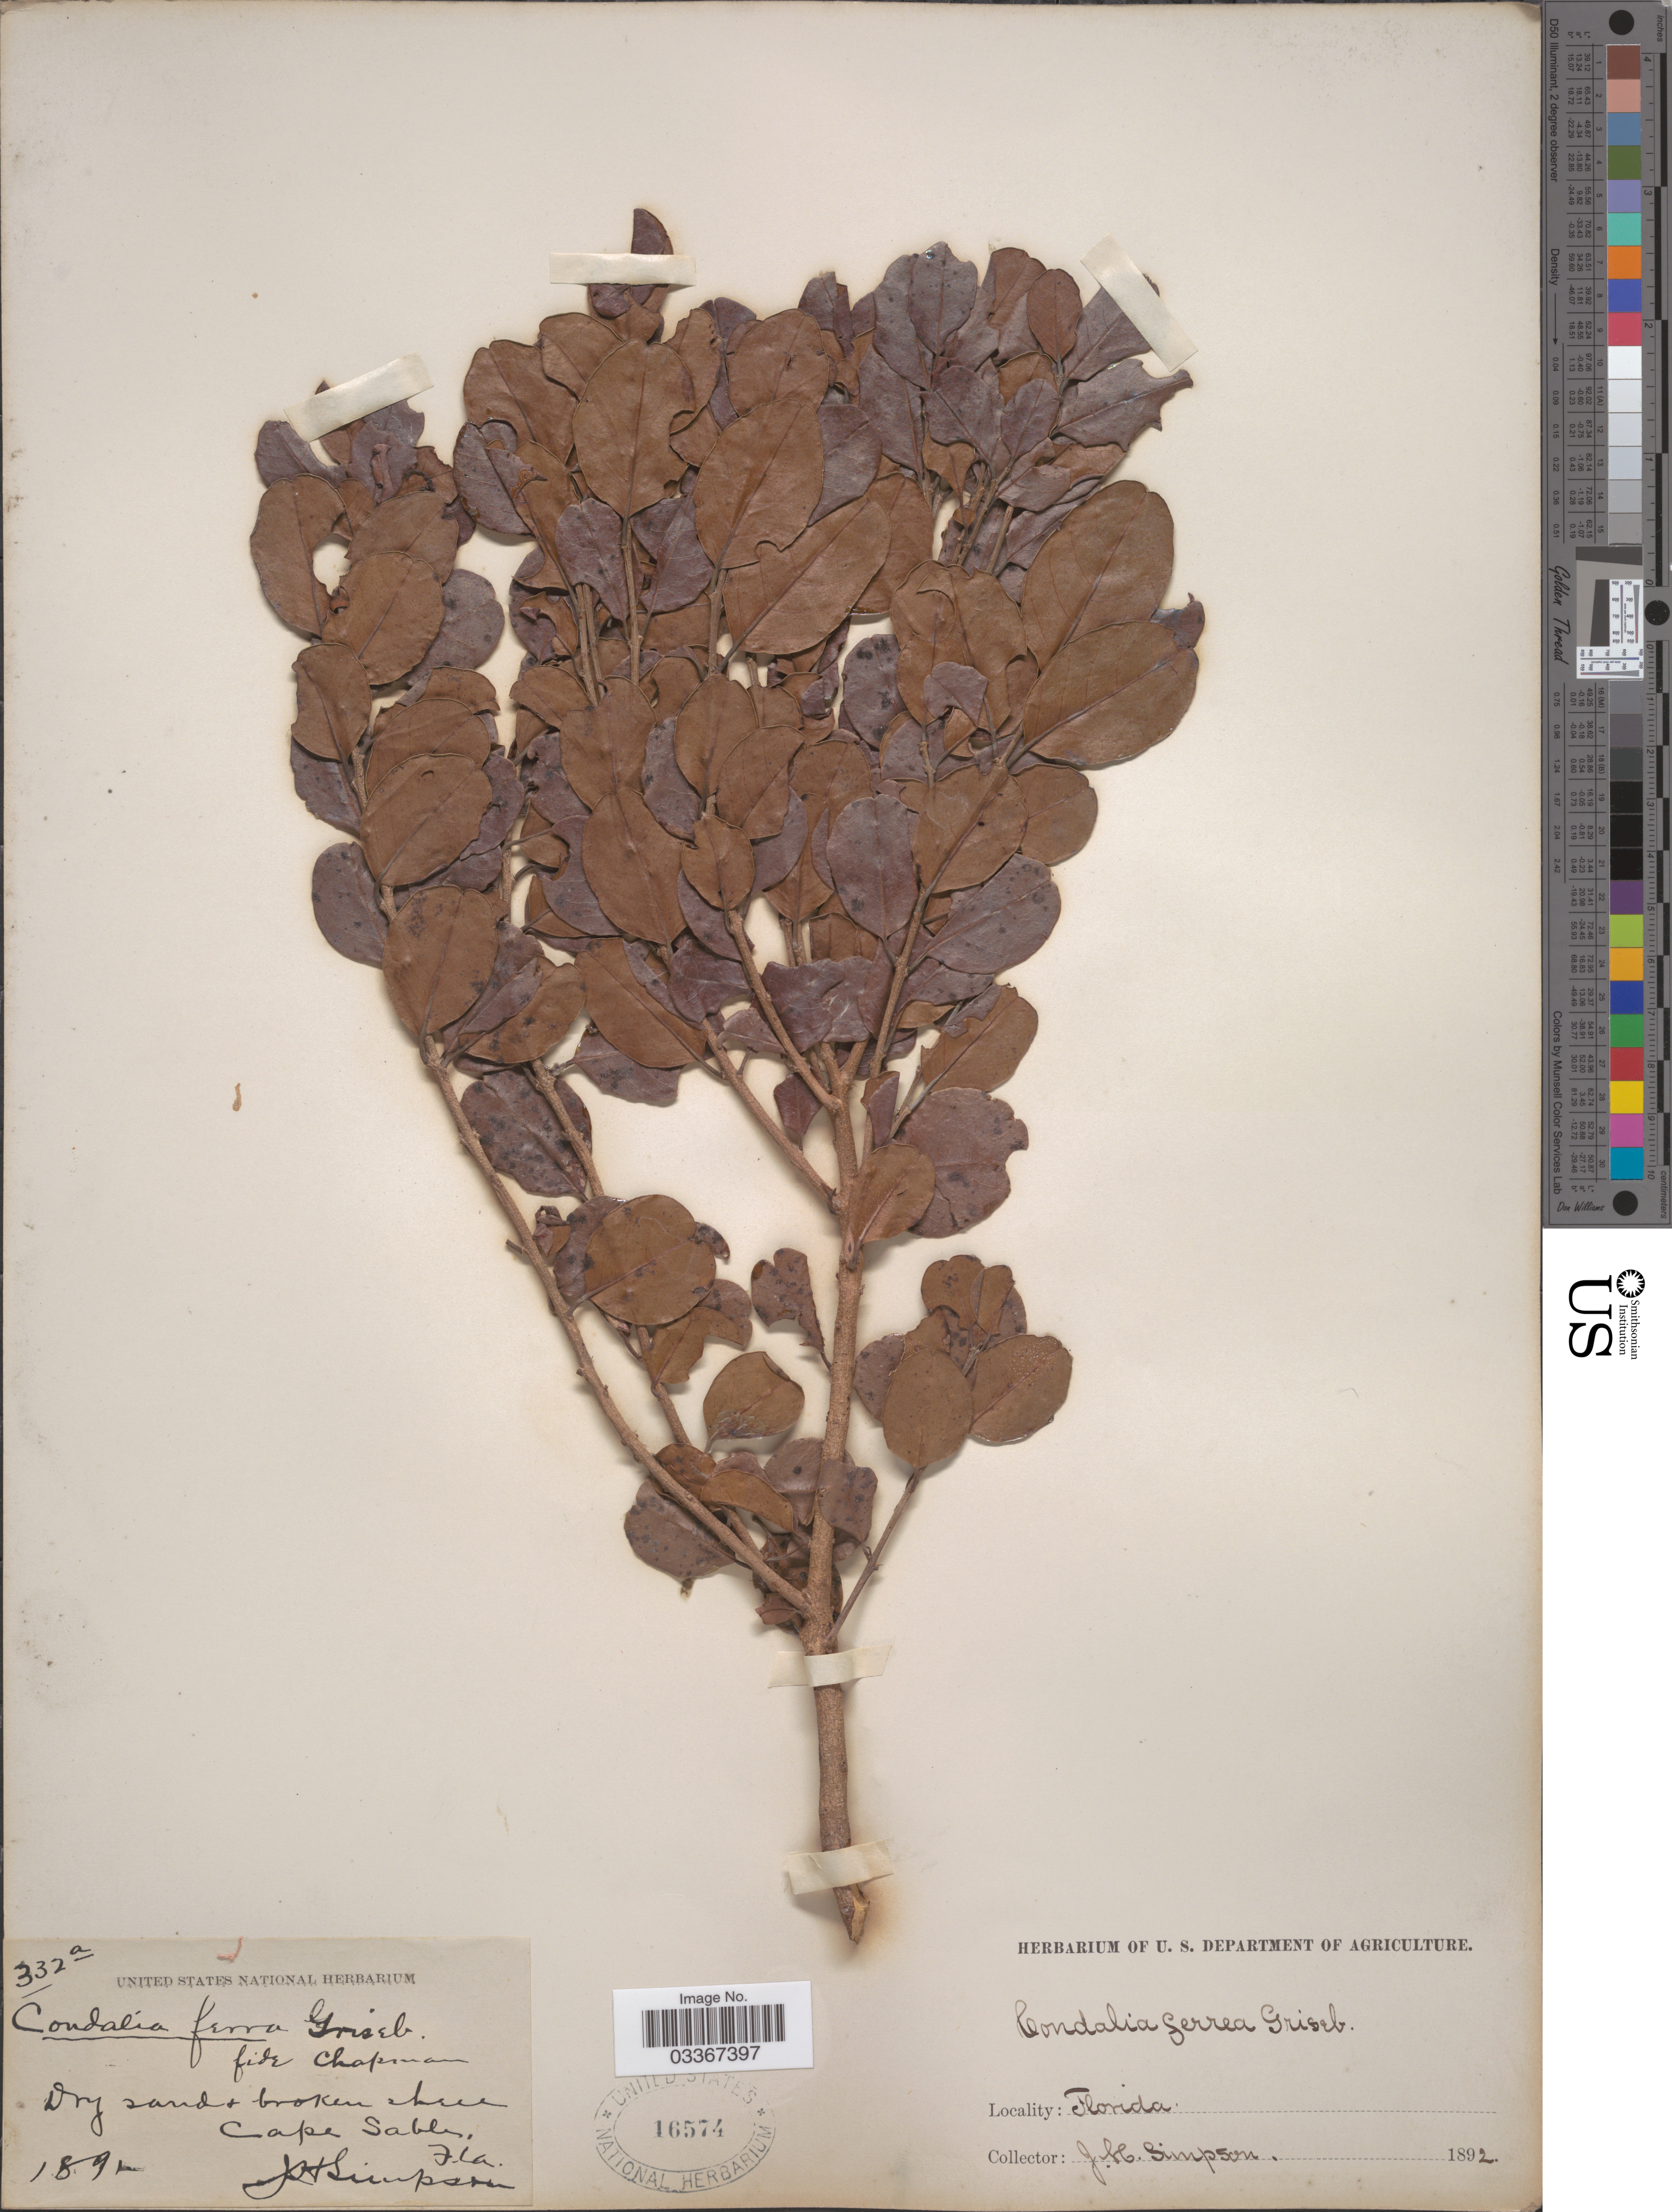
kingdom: Plantae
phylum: Tracheophyta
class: Magnoliopsida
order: Rosales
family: Rhamnaceae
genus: Krugiodendron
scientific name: Krugiodendron ferreum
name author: (Vahl) Urb.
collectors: J. H. Simpson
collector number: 332a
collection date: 1892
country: United States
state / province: Florida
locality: Cape Sables.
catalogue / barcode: US 16574